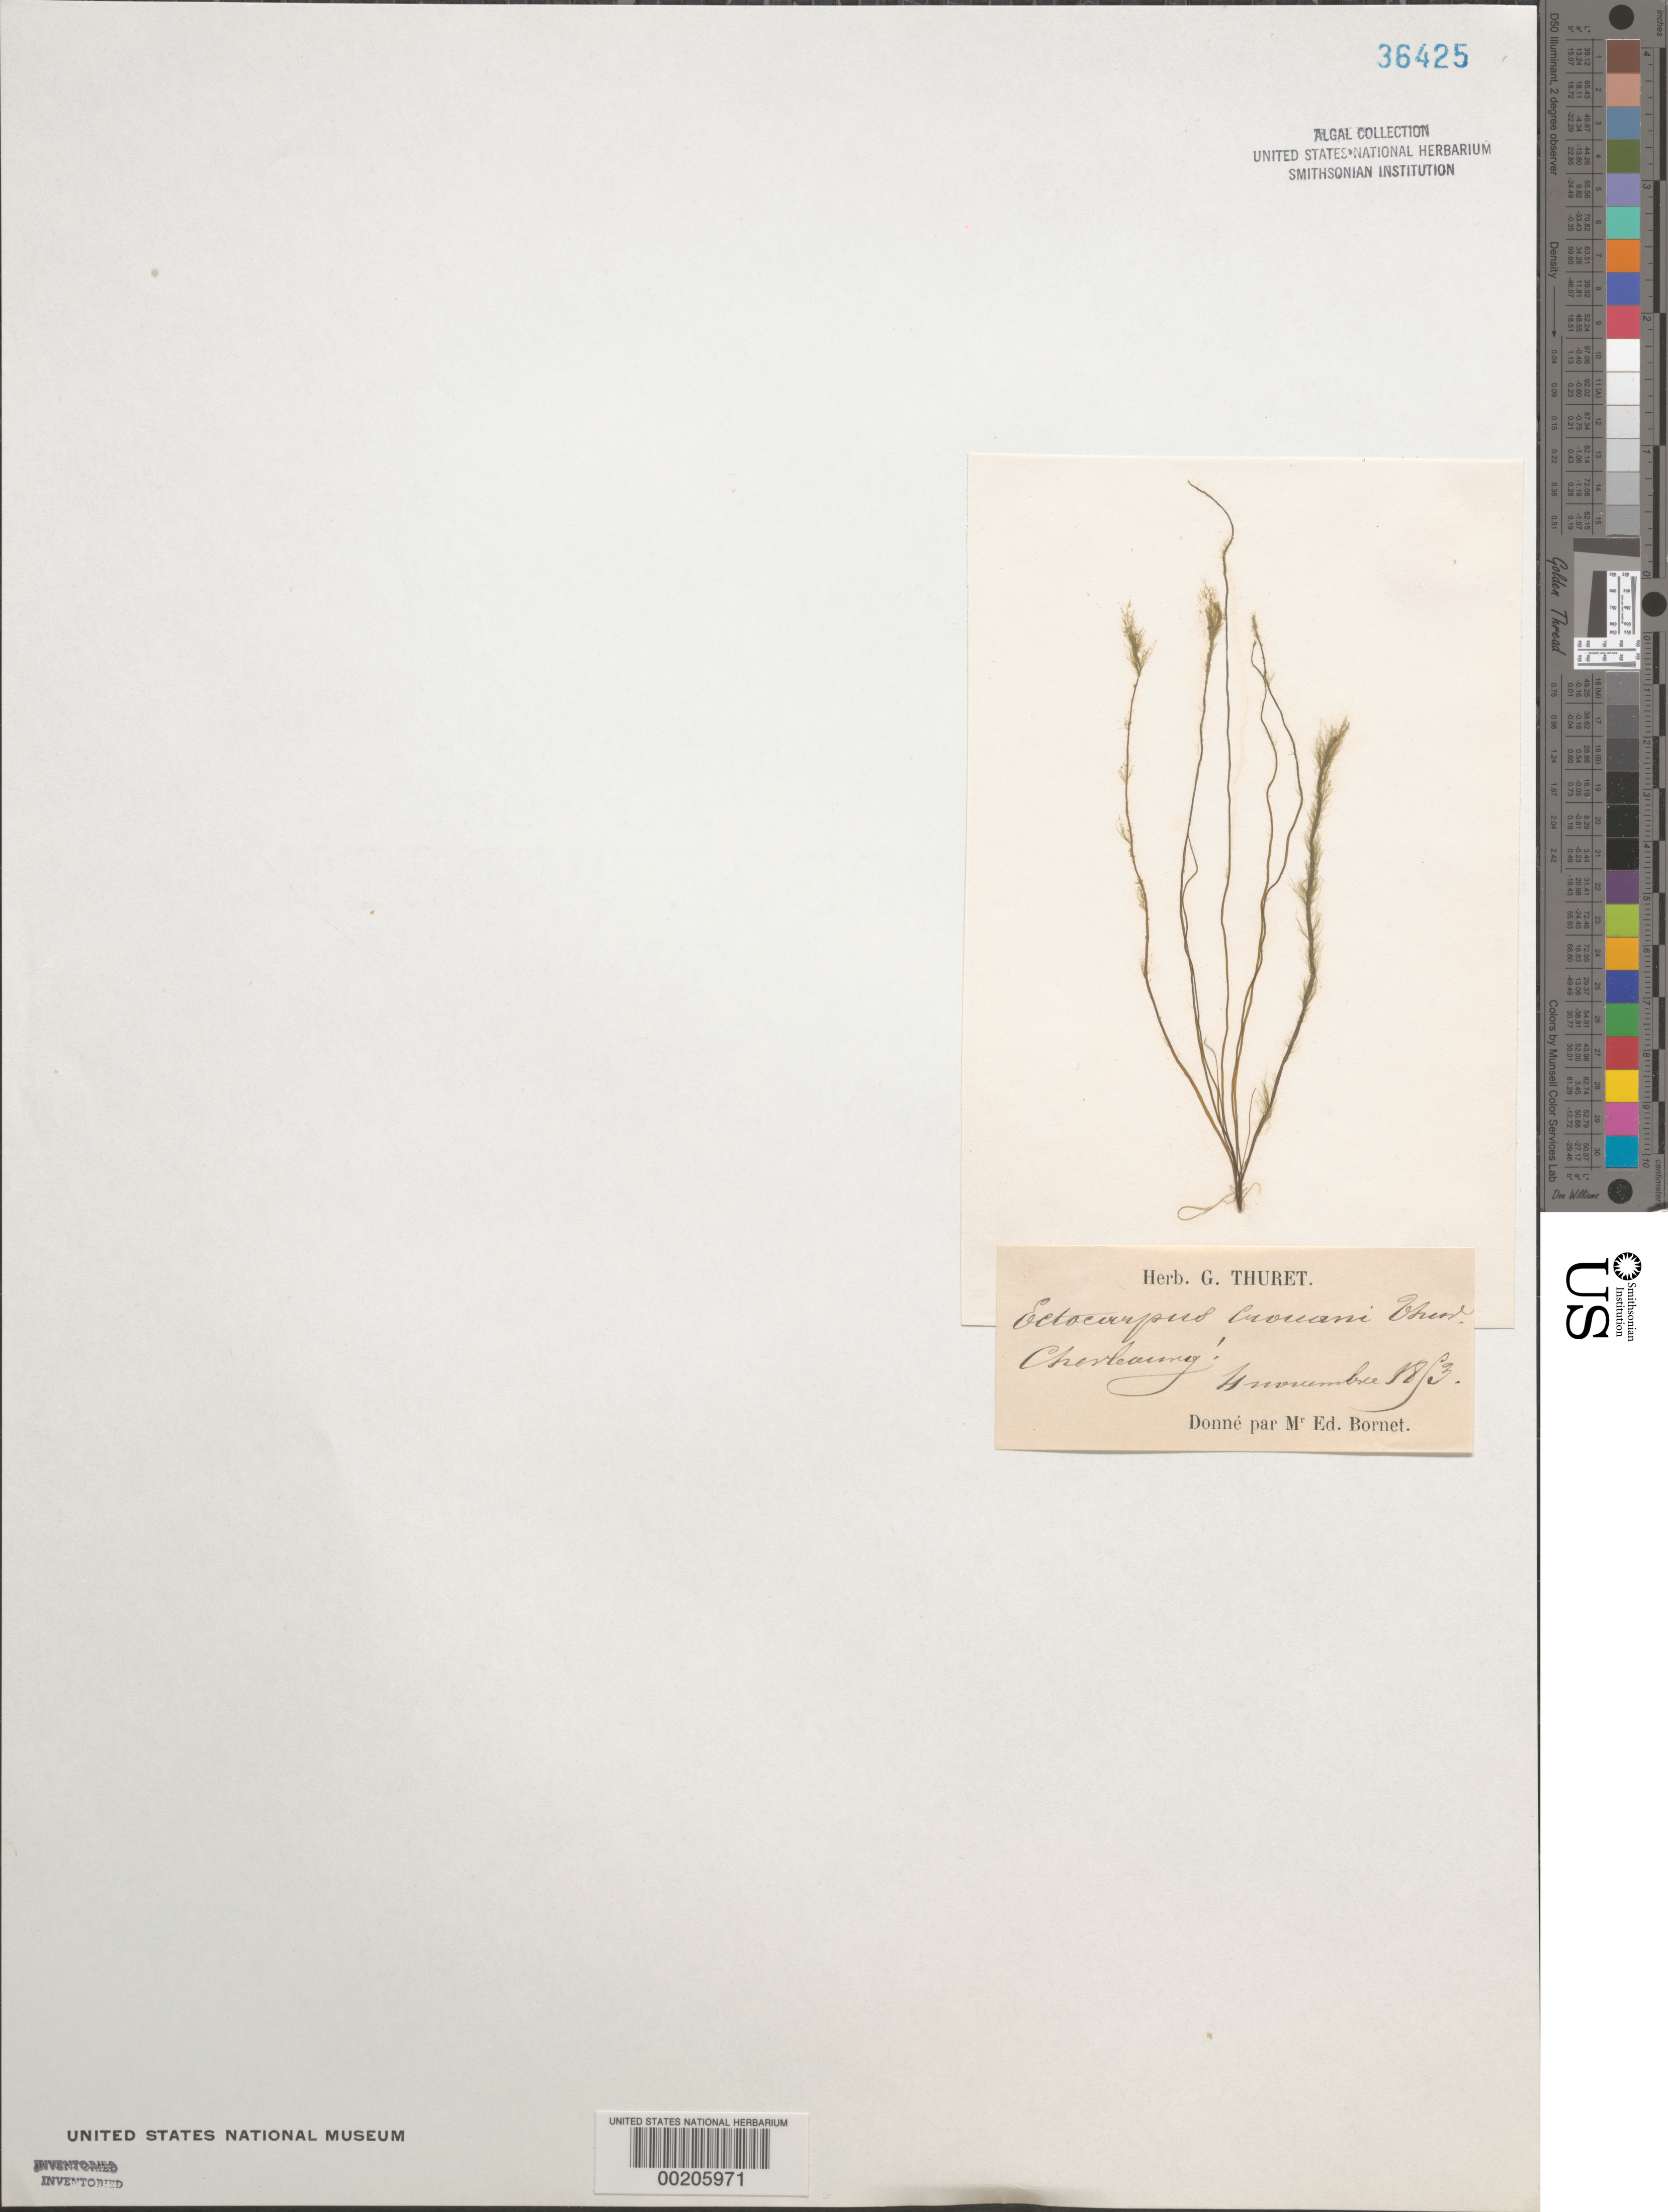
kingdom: Chromista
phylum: Ochrophyta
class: Phaeophyceae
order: Ectocarpales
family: Ectocarpaceae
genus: Ectocarpus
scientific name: Ectocarpus crouani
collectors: Thuret, G. (herbarium)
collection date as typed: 04 Nov 1853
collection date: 1853-11-04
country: France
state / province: Normandie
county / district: Manche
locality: Cherbourg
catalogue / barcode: US 36425